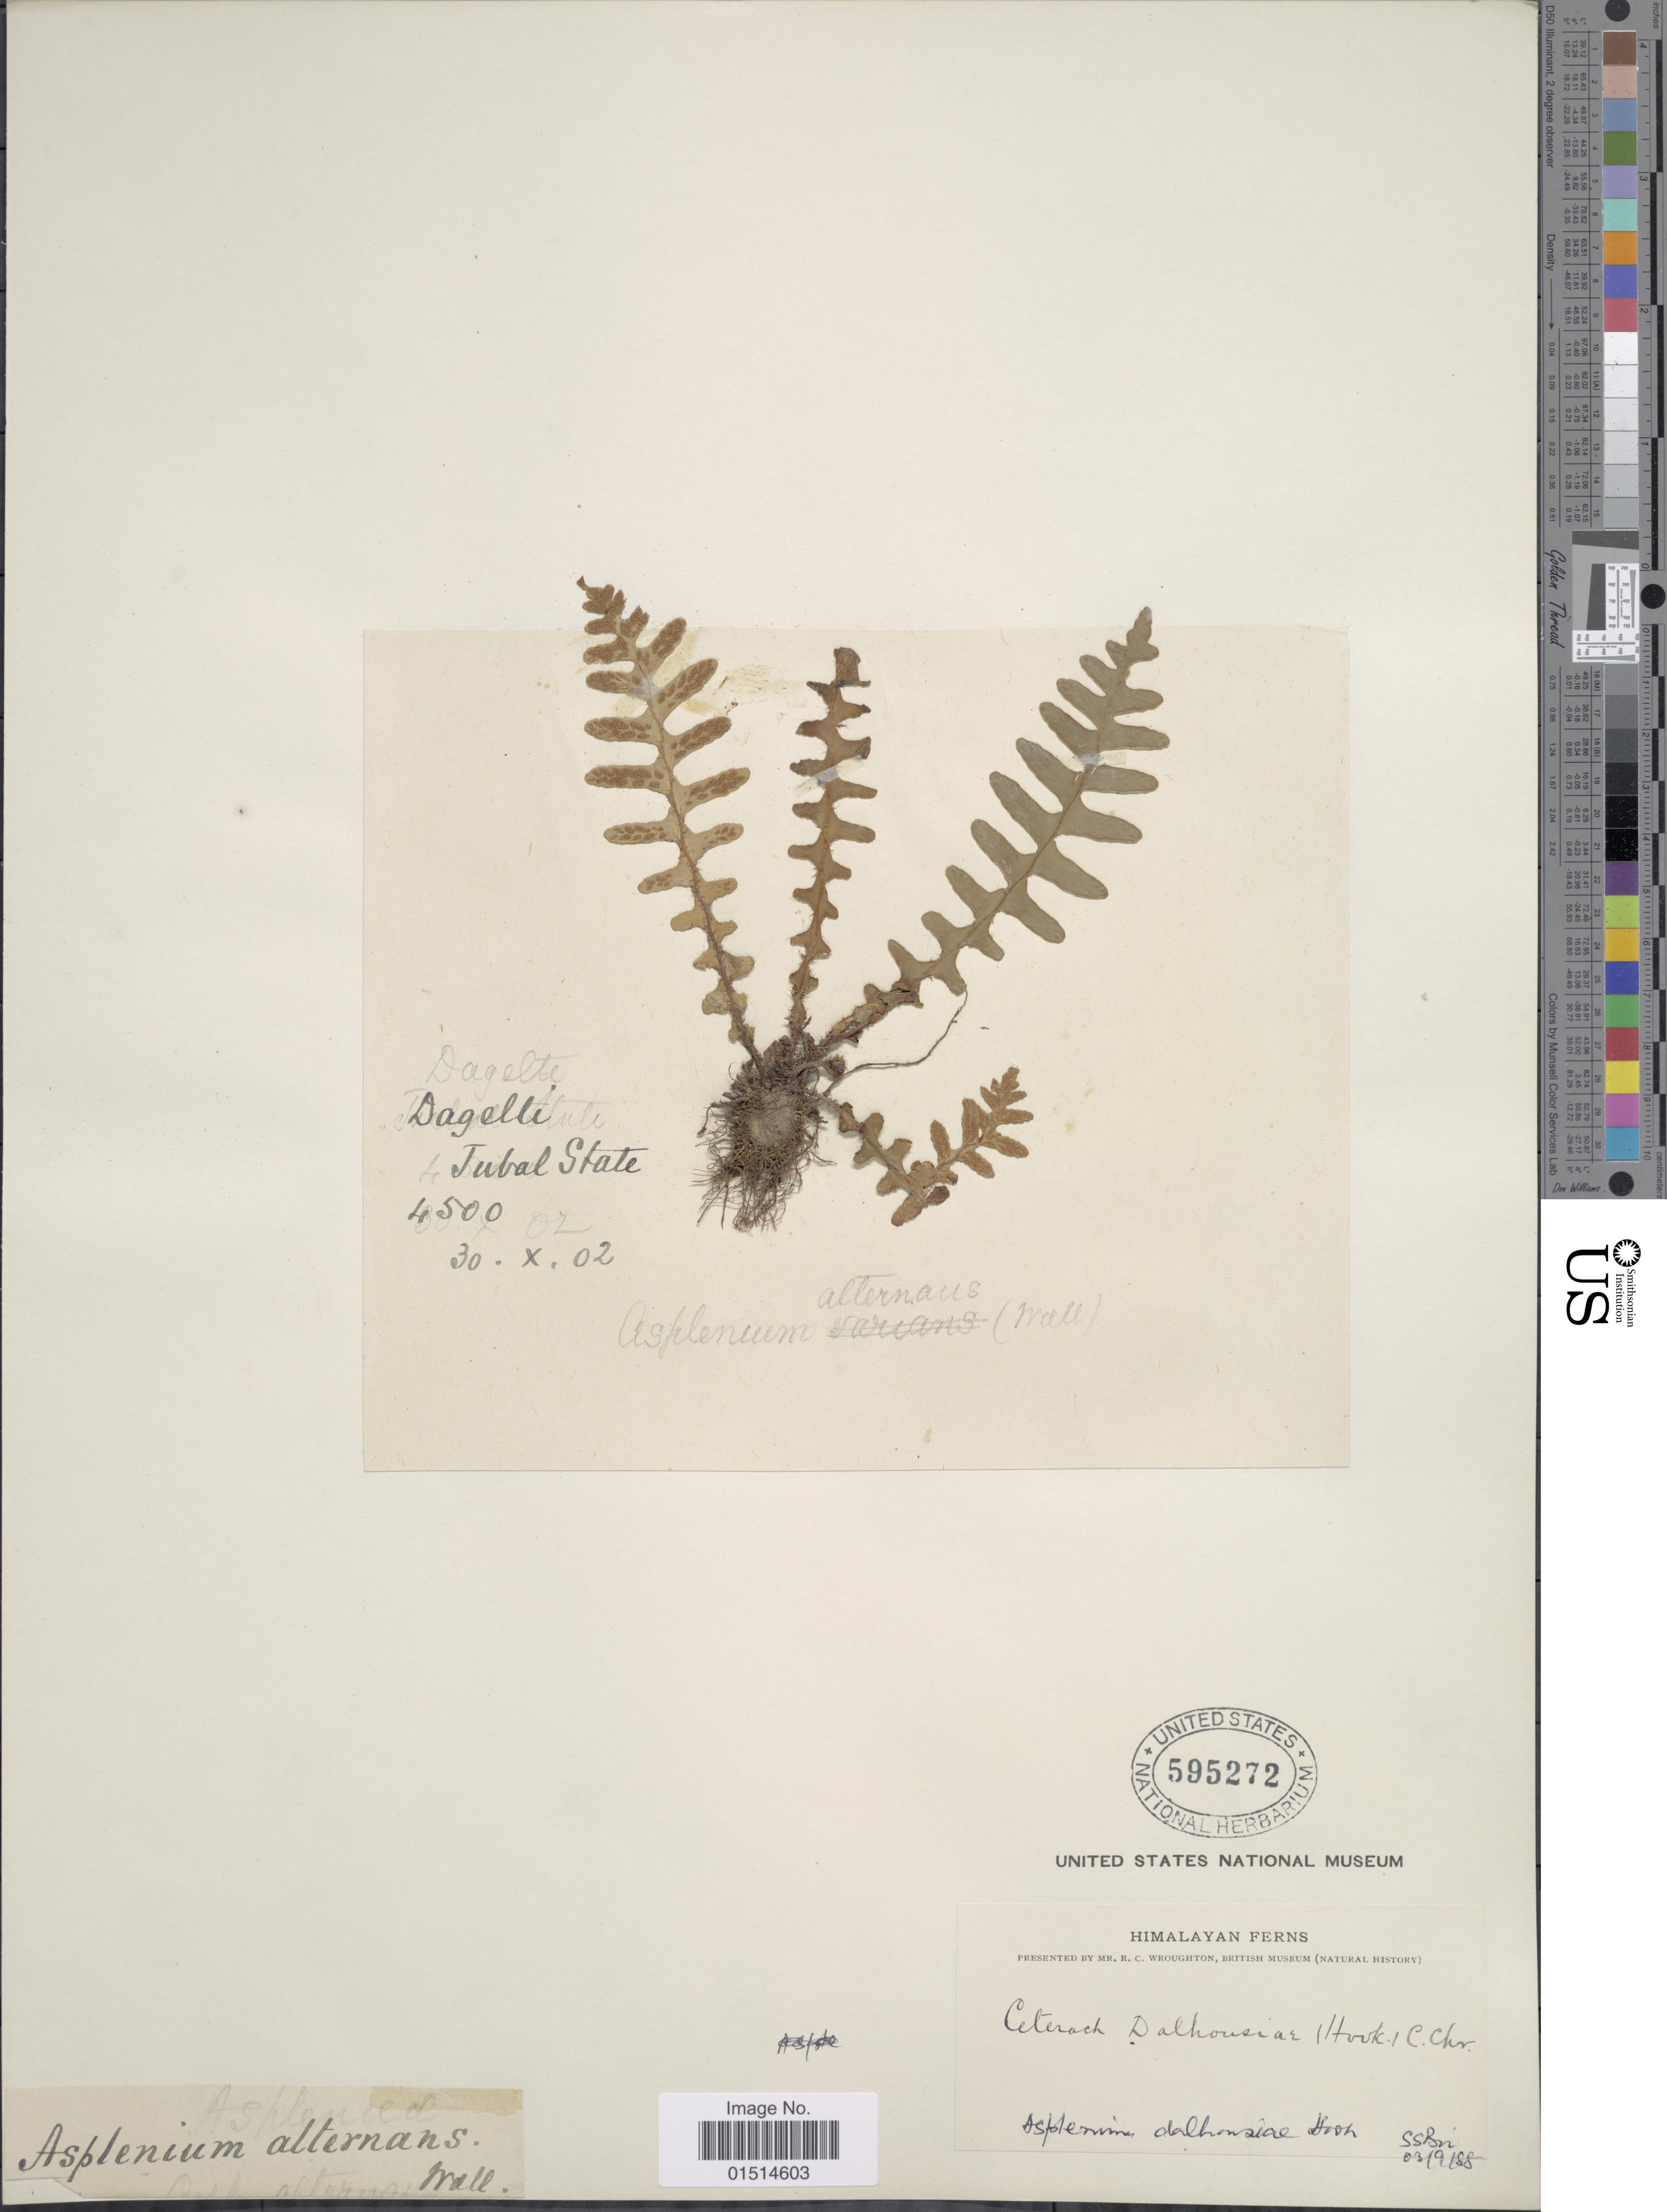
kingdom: Plantae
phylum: Tracheophyta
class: Polypodiopsida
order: Polypodiales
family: Aspleniaceae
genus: Asplenium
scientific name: Asplenium dalhousiae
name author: Hook.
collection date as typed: Transcribed d/m/y: 30/10/2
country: India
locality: Himalaya, Dagelli, Tubal State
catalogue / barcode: US 595272